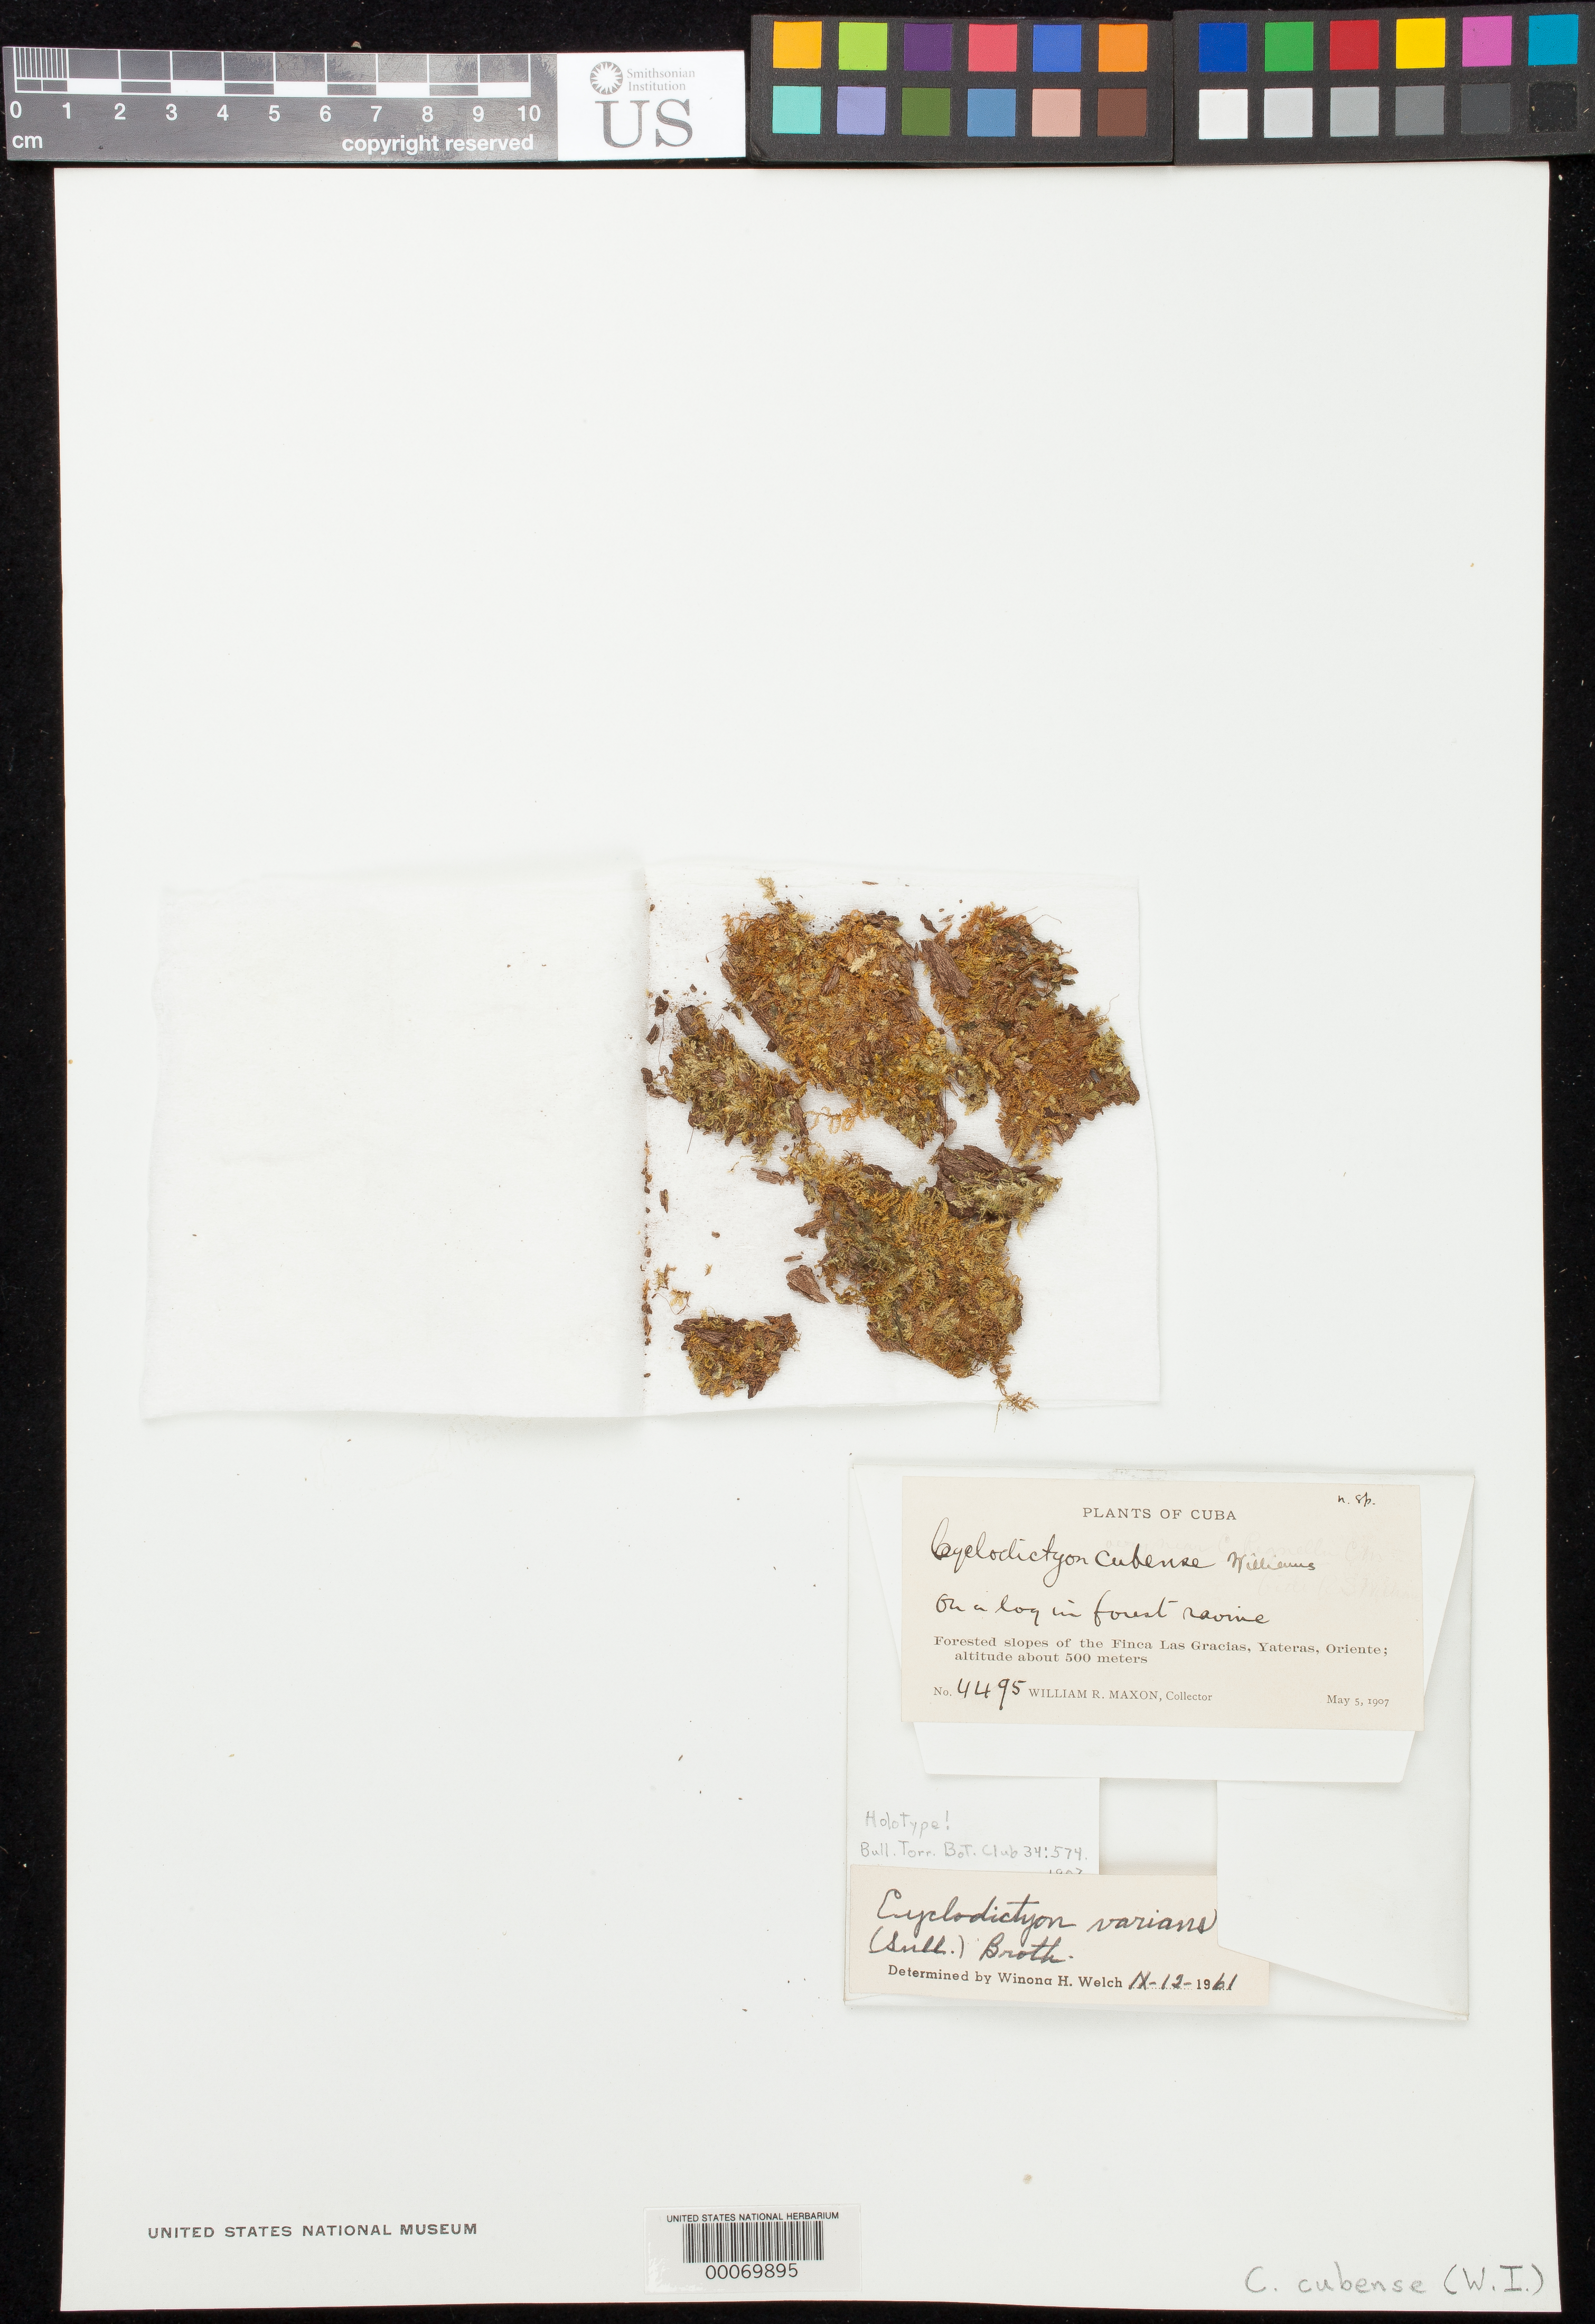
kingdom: Plantae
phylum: Bryophyta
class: Bryopsida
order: Hookeriales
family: Pilotrichaceae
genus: Cyclodictyon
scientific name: Cyclodictyon cubense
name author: R.S. Williams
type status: Holotype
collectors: W. R. Maxon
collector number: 4495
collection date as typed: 05 May 1907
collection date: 1907-05-05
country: Cuba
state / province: Oriente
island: Greater Antilles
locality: Slopes of Finca Las Gracias.